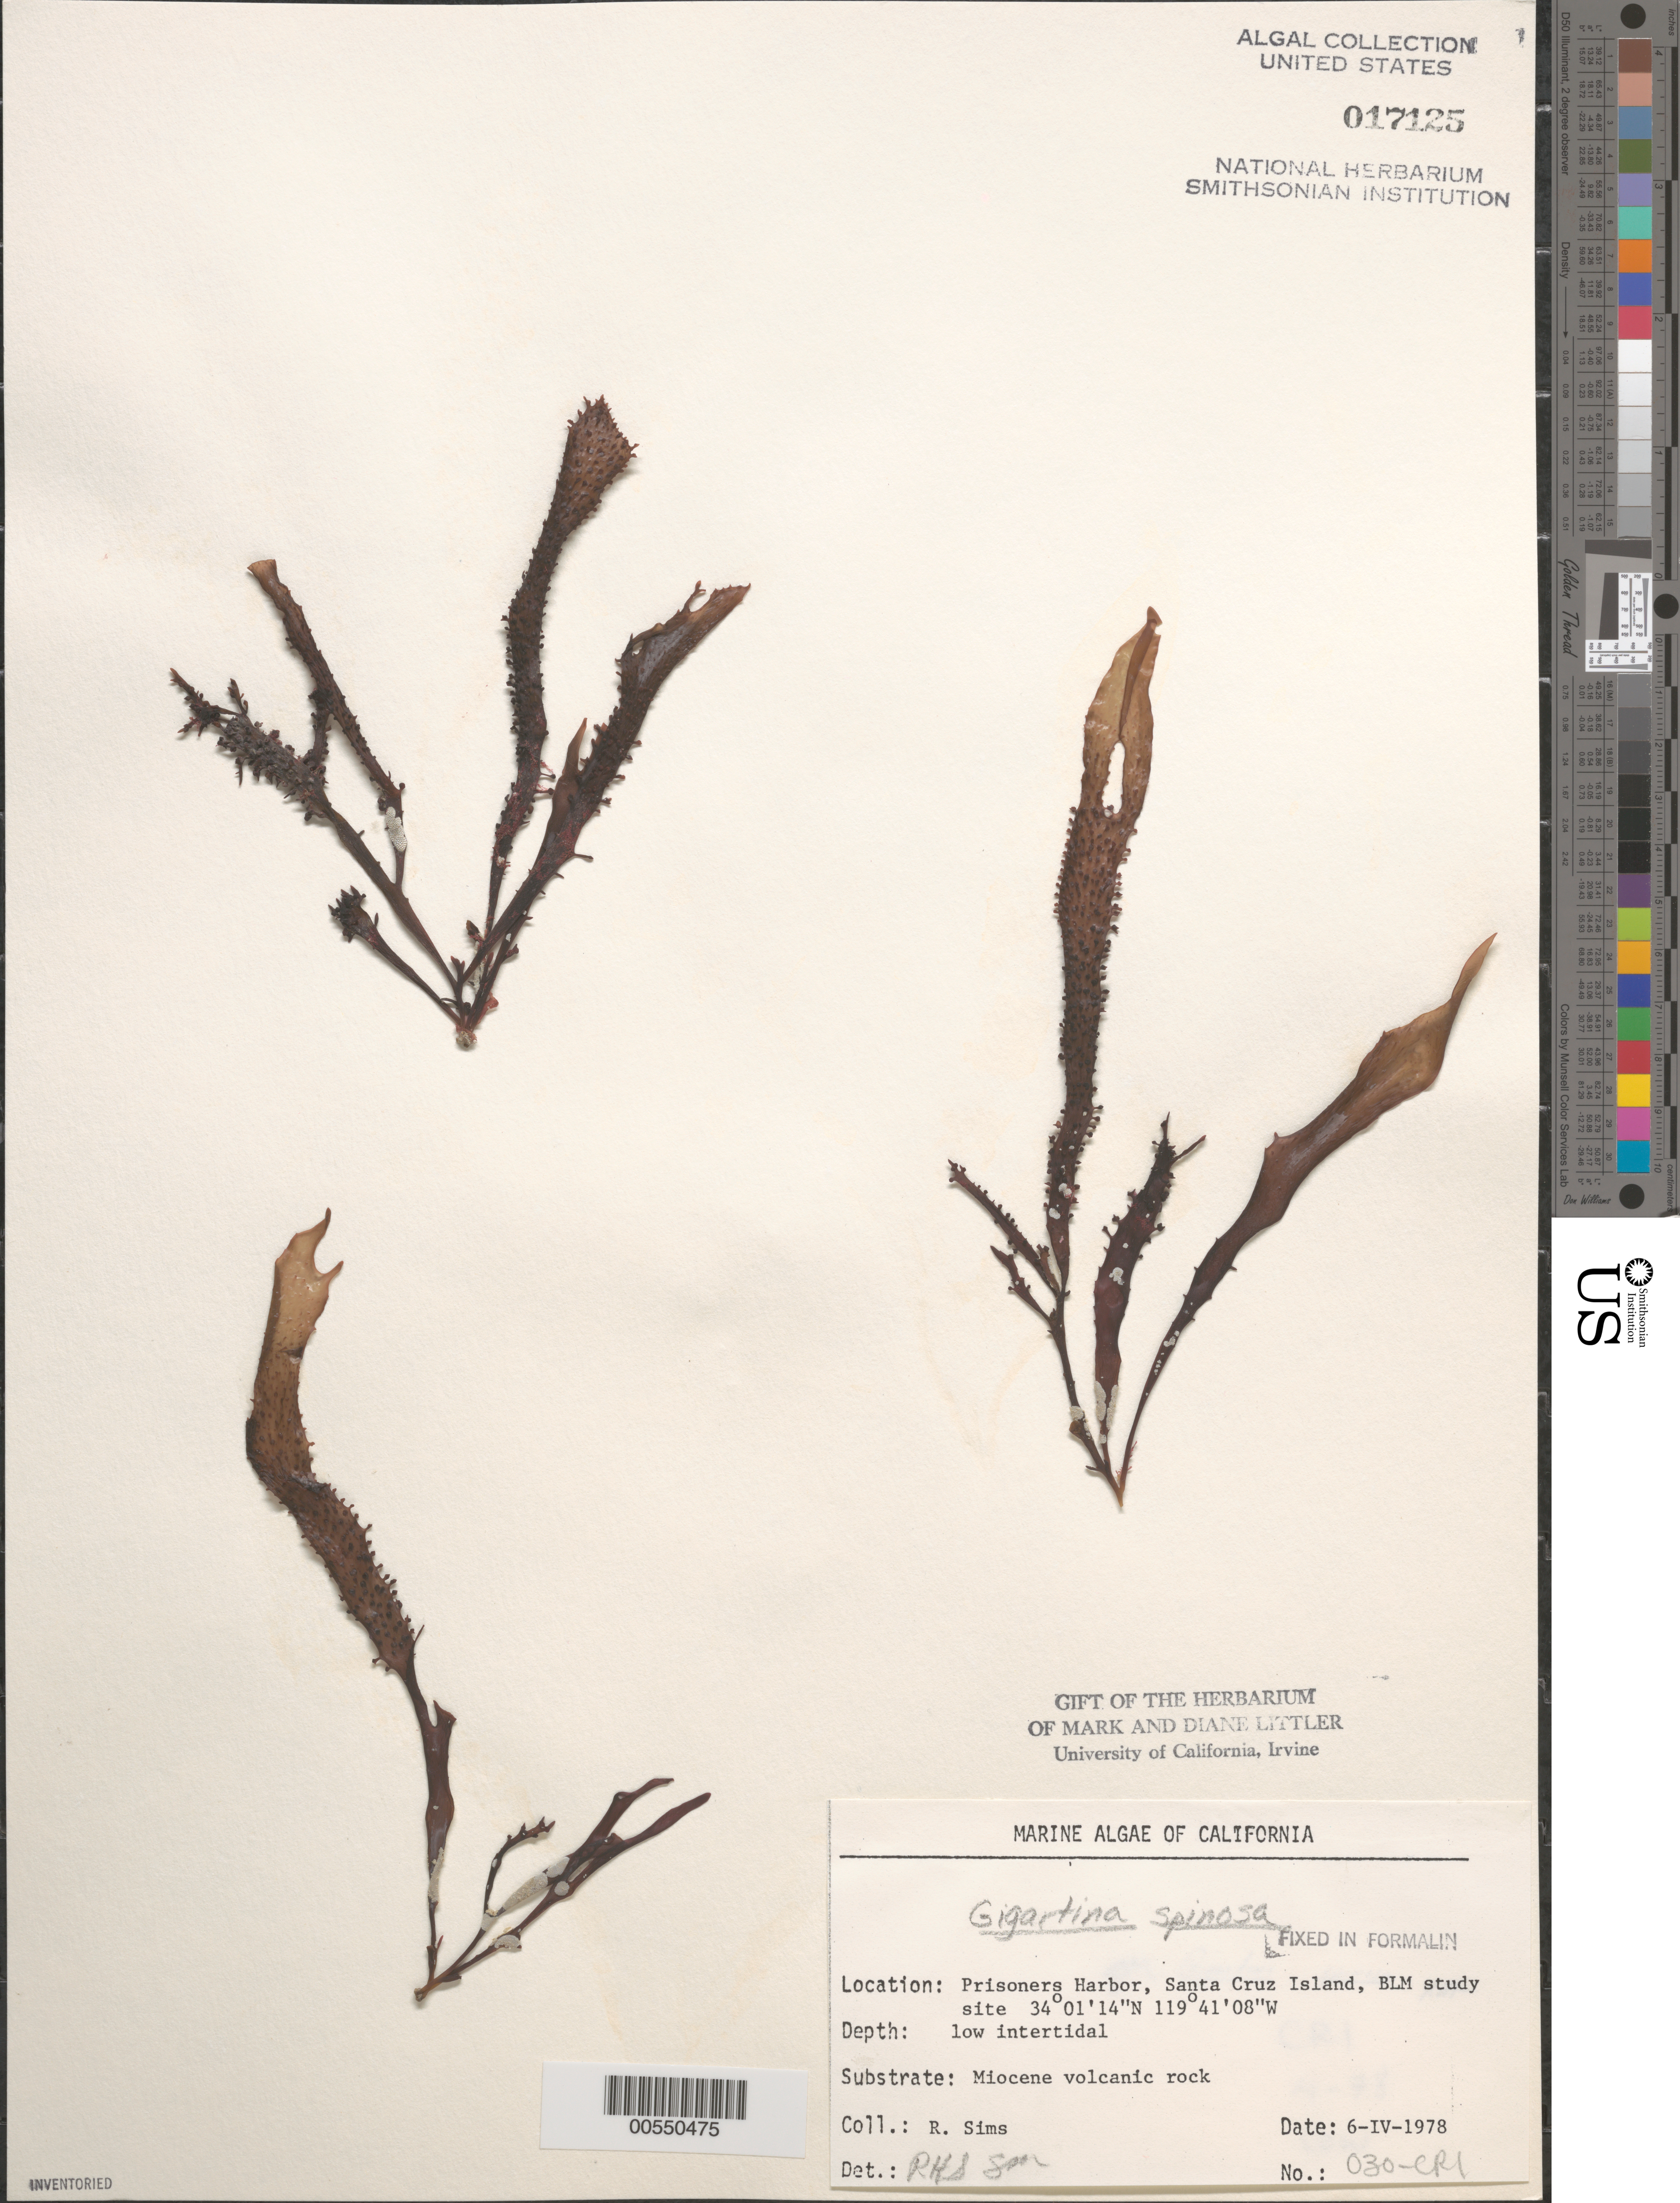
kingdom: Plantae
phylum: Rhodophyta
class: Florideophyceae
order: Gigartinales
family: Gigartinaceae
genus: Chondracanthus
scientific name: Chondracanthus spinosus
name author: (Kütz.) Guiry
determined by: Algae name updating Project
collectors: R. H. Sims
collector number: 030-cri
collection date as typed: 06 Apr 1978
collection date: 1978-04-06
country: United States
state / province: California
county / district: Santa Barbara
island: Santa Cruz Island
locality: Prisoners Harbor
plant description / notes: BLM-SOCALBIGHT Rocky Intertidal Survey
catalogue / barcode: US 17125